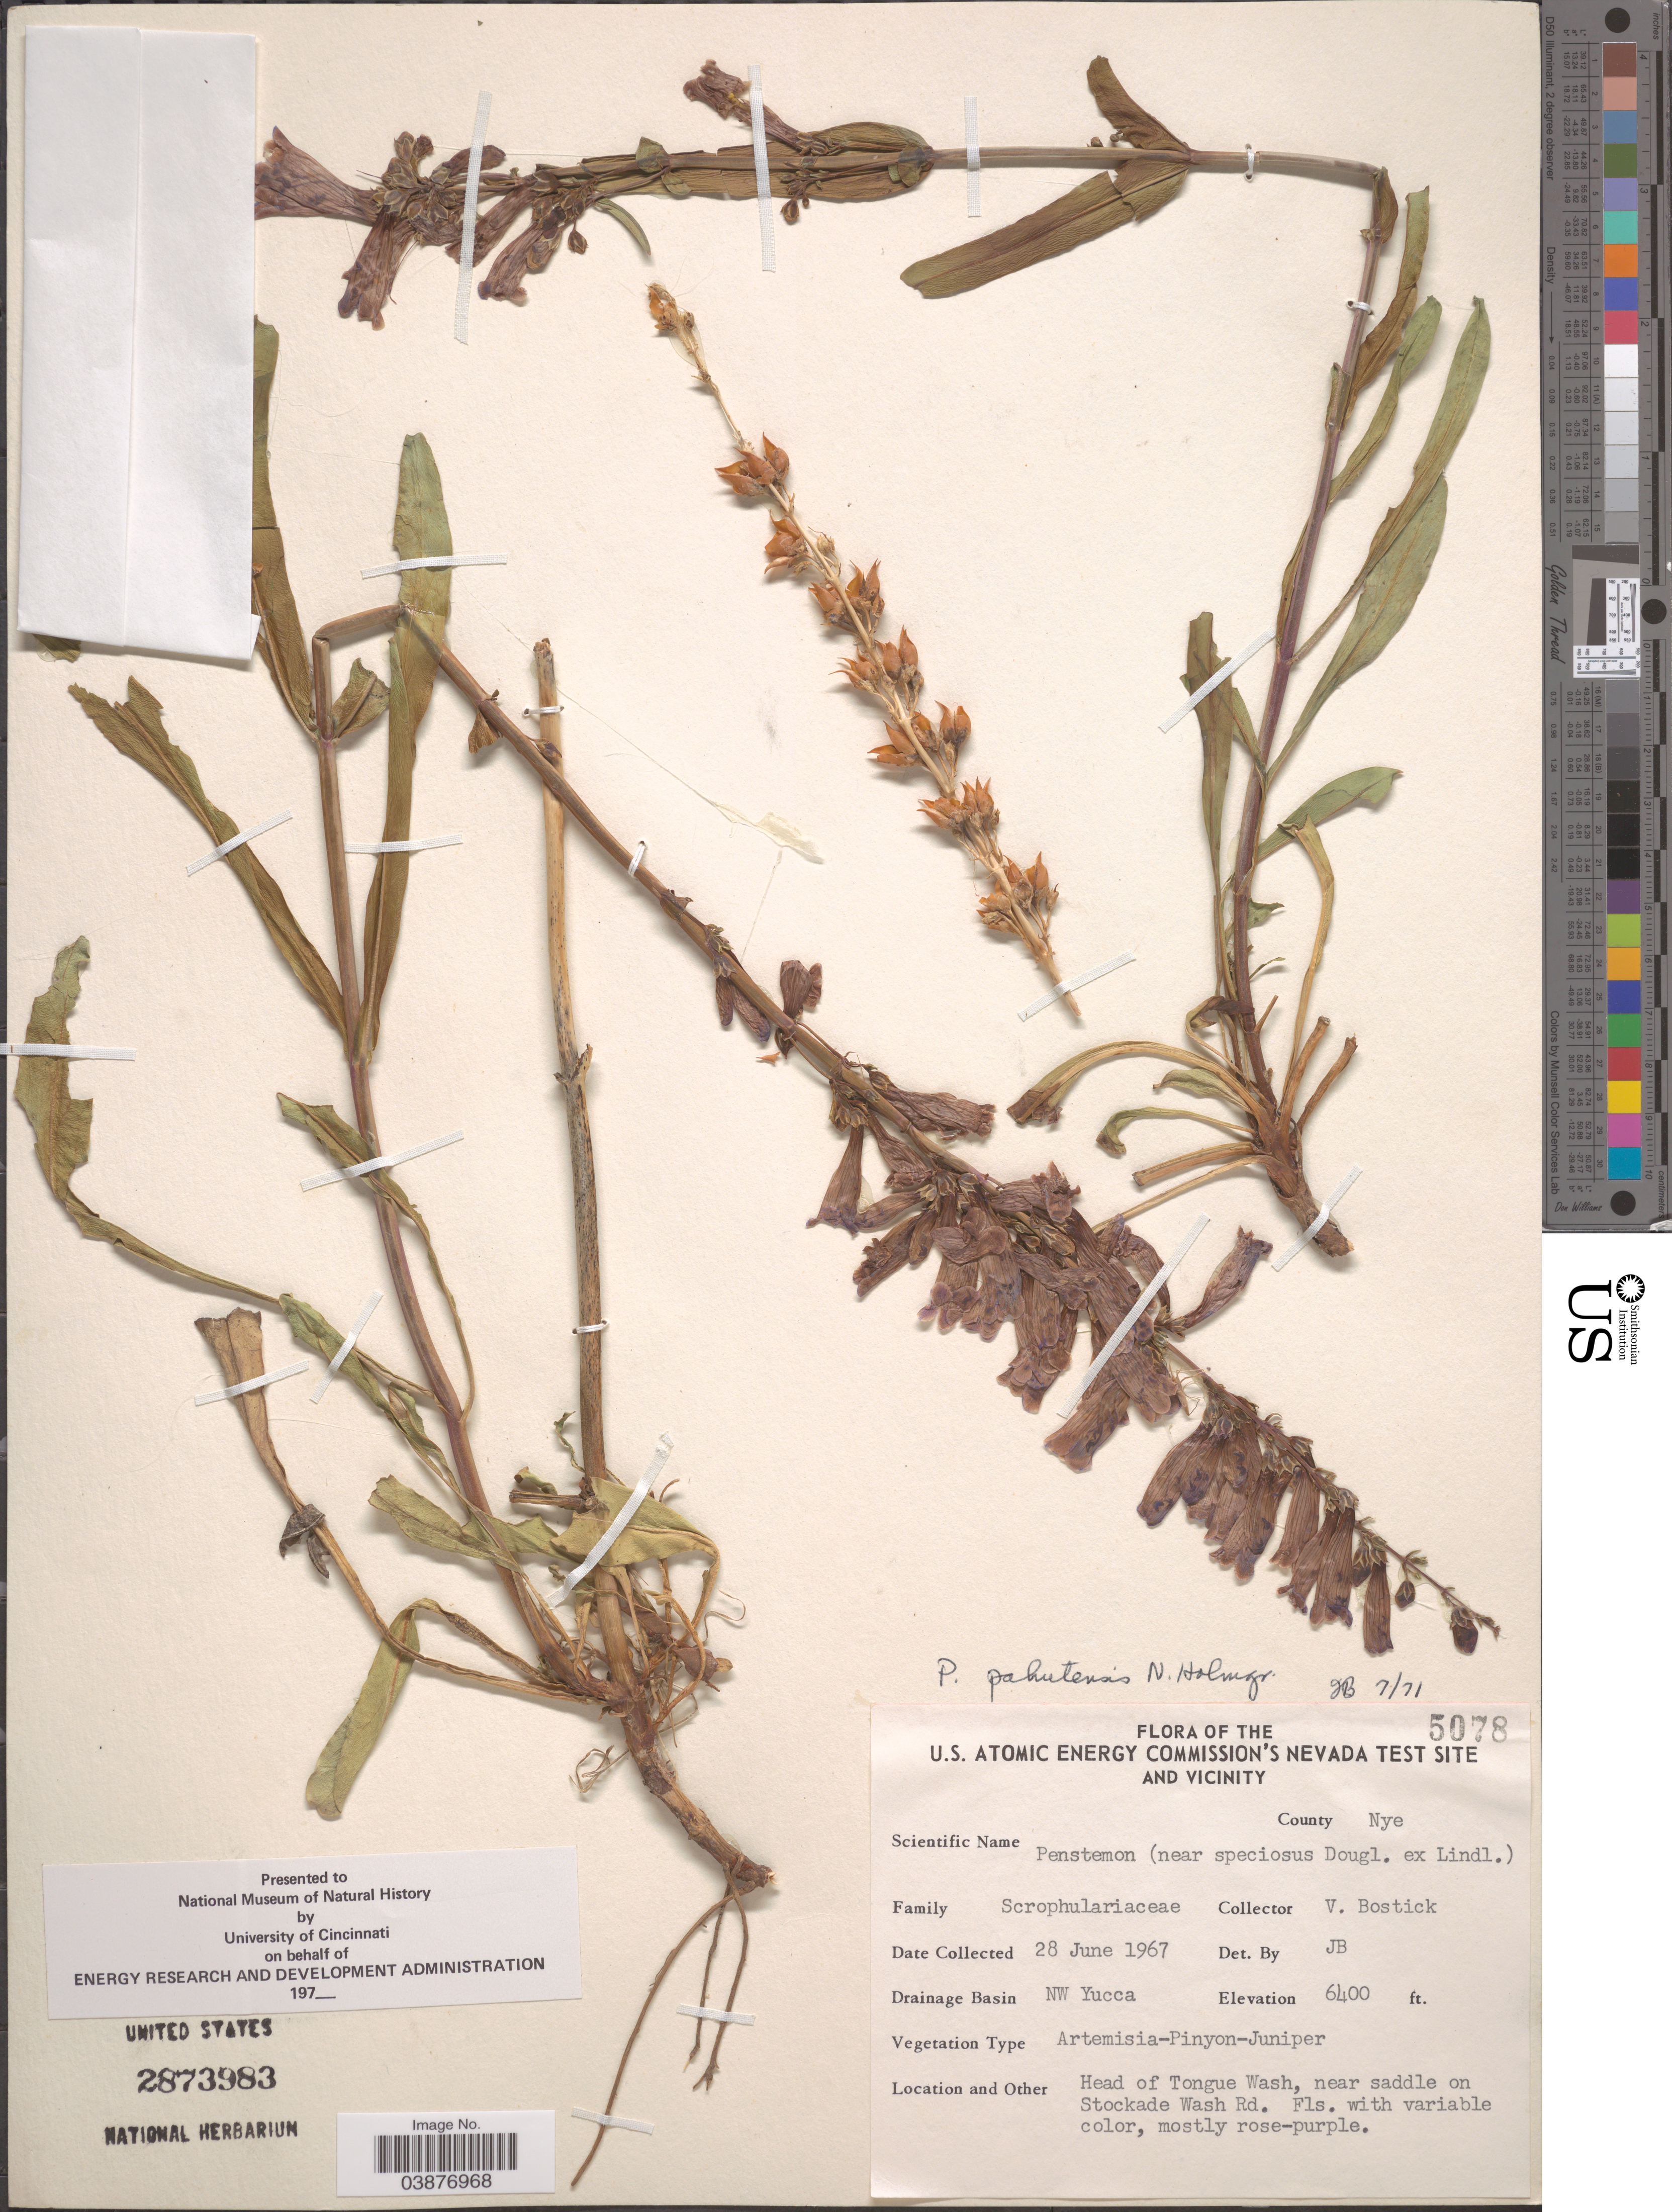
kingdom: Plantae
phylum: Tracheophyta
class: Magnoliopsida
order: Lamiales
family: Plantaginaceae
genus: Penstemon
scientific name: Penstemon pahutensis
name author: N.H. Holmgren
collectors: V. Bostick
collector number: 5078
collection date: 1967-06-28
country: United States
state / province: Nevada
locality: U.S. Atomic Energy Commission's Nevada Test Site and Vicinity. County Nye. Drainage Basin NW Yucca. Head of Tongue Wash, near saddle on Stockade Wash Rd.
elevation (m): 1951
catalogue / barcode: US 2873983